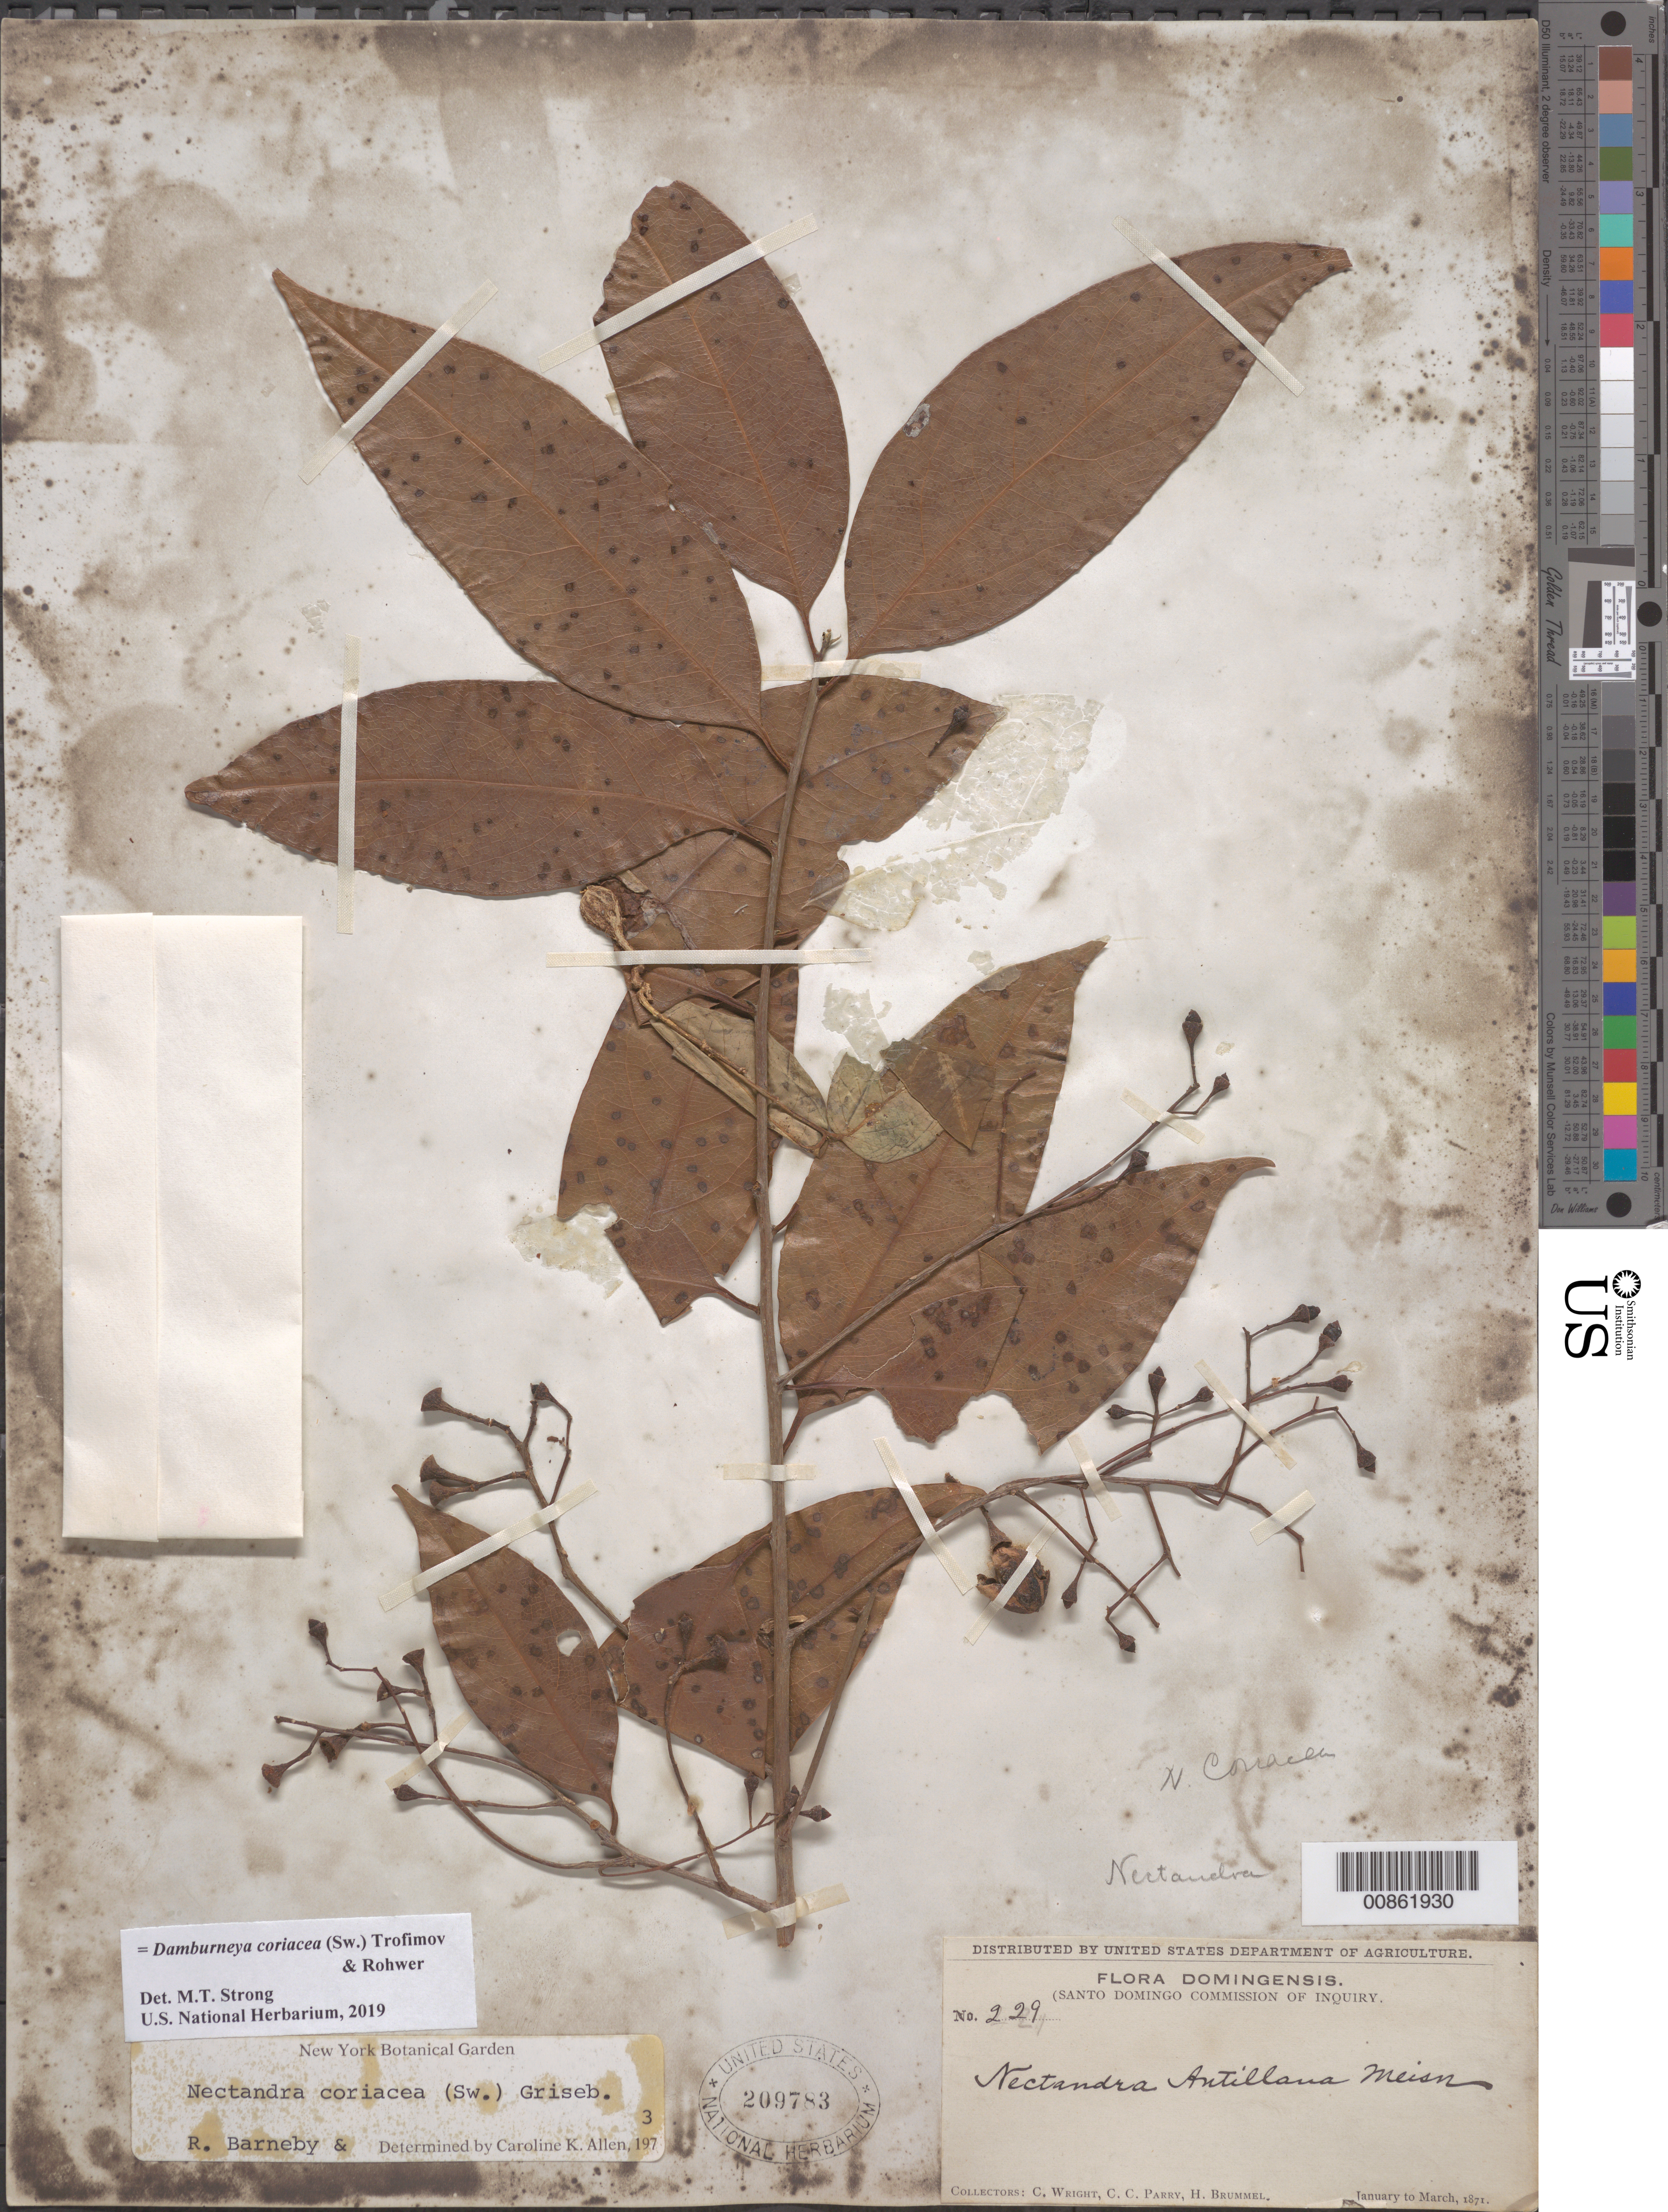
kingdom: Plantae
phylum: Tracheophyta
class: Magnoliopsida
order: Laurales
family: Lauraceae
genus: Damburneya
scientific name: Damburneya coriacea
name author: (Sw.) Trofimov & Rohwer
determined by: Strong, M. T., (US), Smithsonian Institution - National Museum of Natural History (UNITED STATES)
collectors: C. Wright, C. C. Parry & H. Brummel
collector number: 229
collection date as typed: Jan 1871 to -- Mar 1871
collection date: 1871-01/1871-03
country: Dominican Republic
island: Hispaniola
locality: Dominican Republic.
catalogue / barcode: US 209783